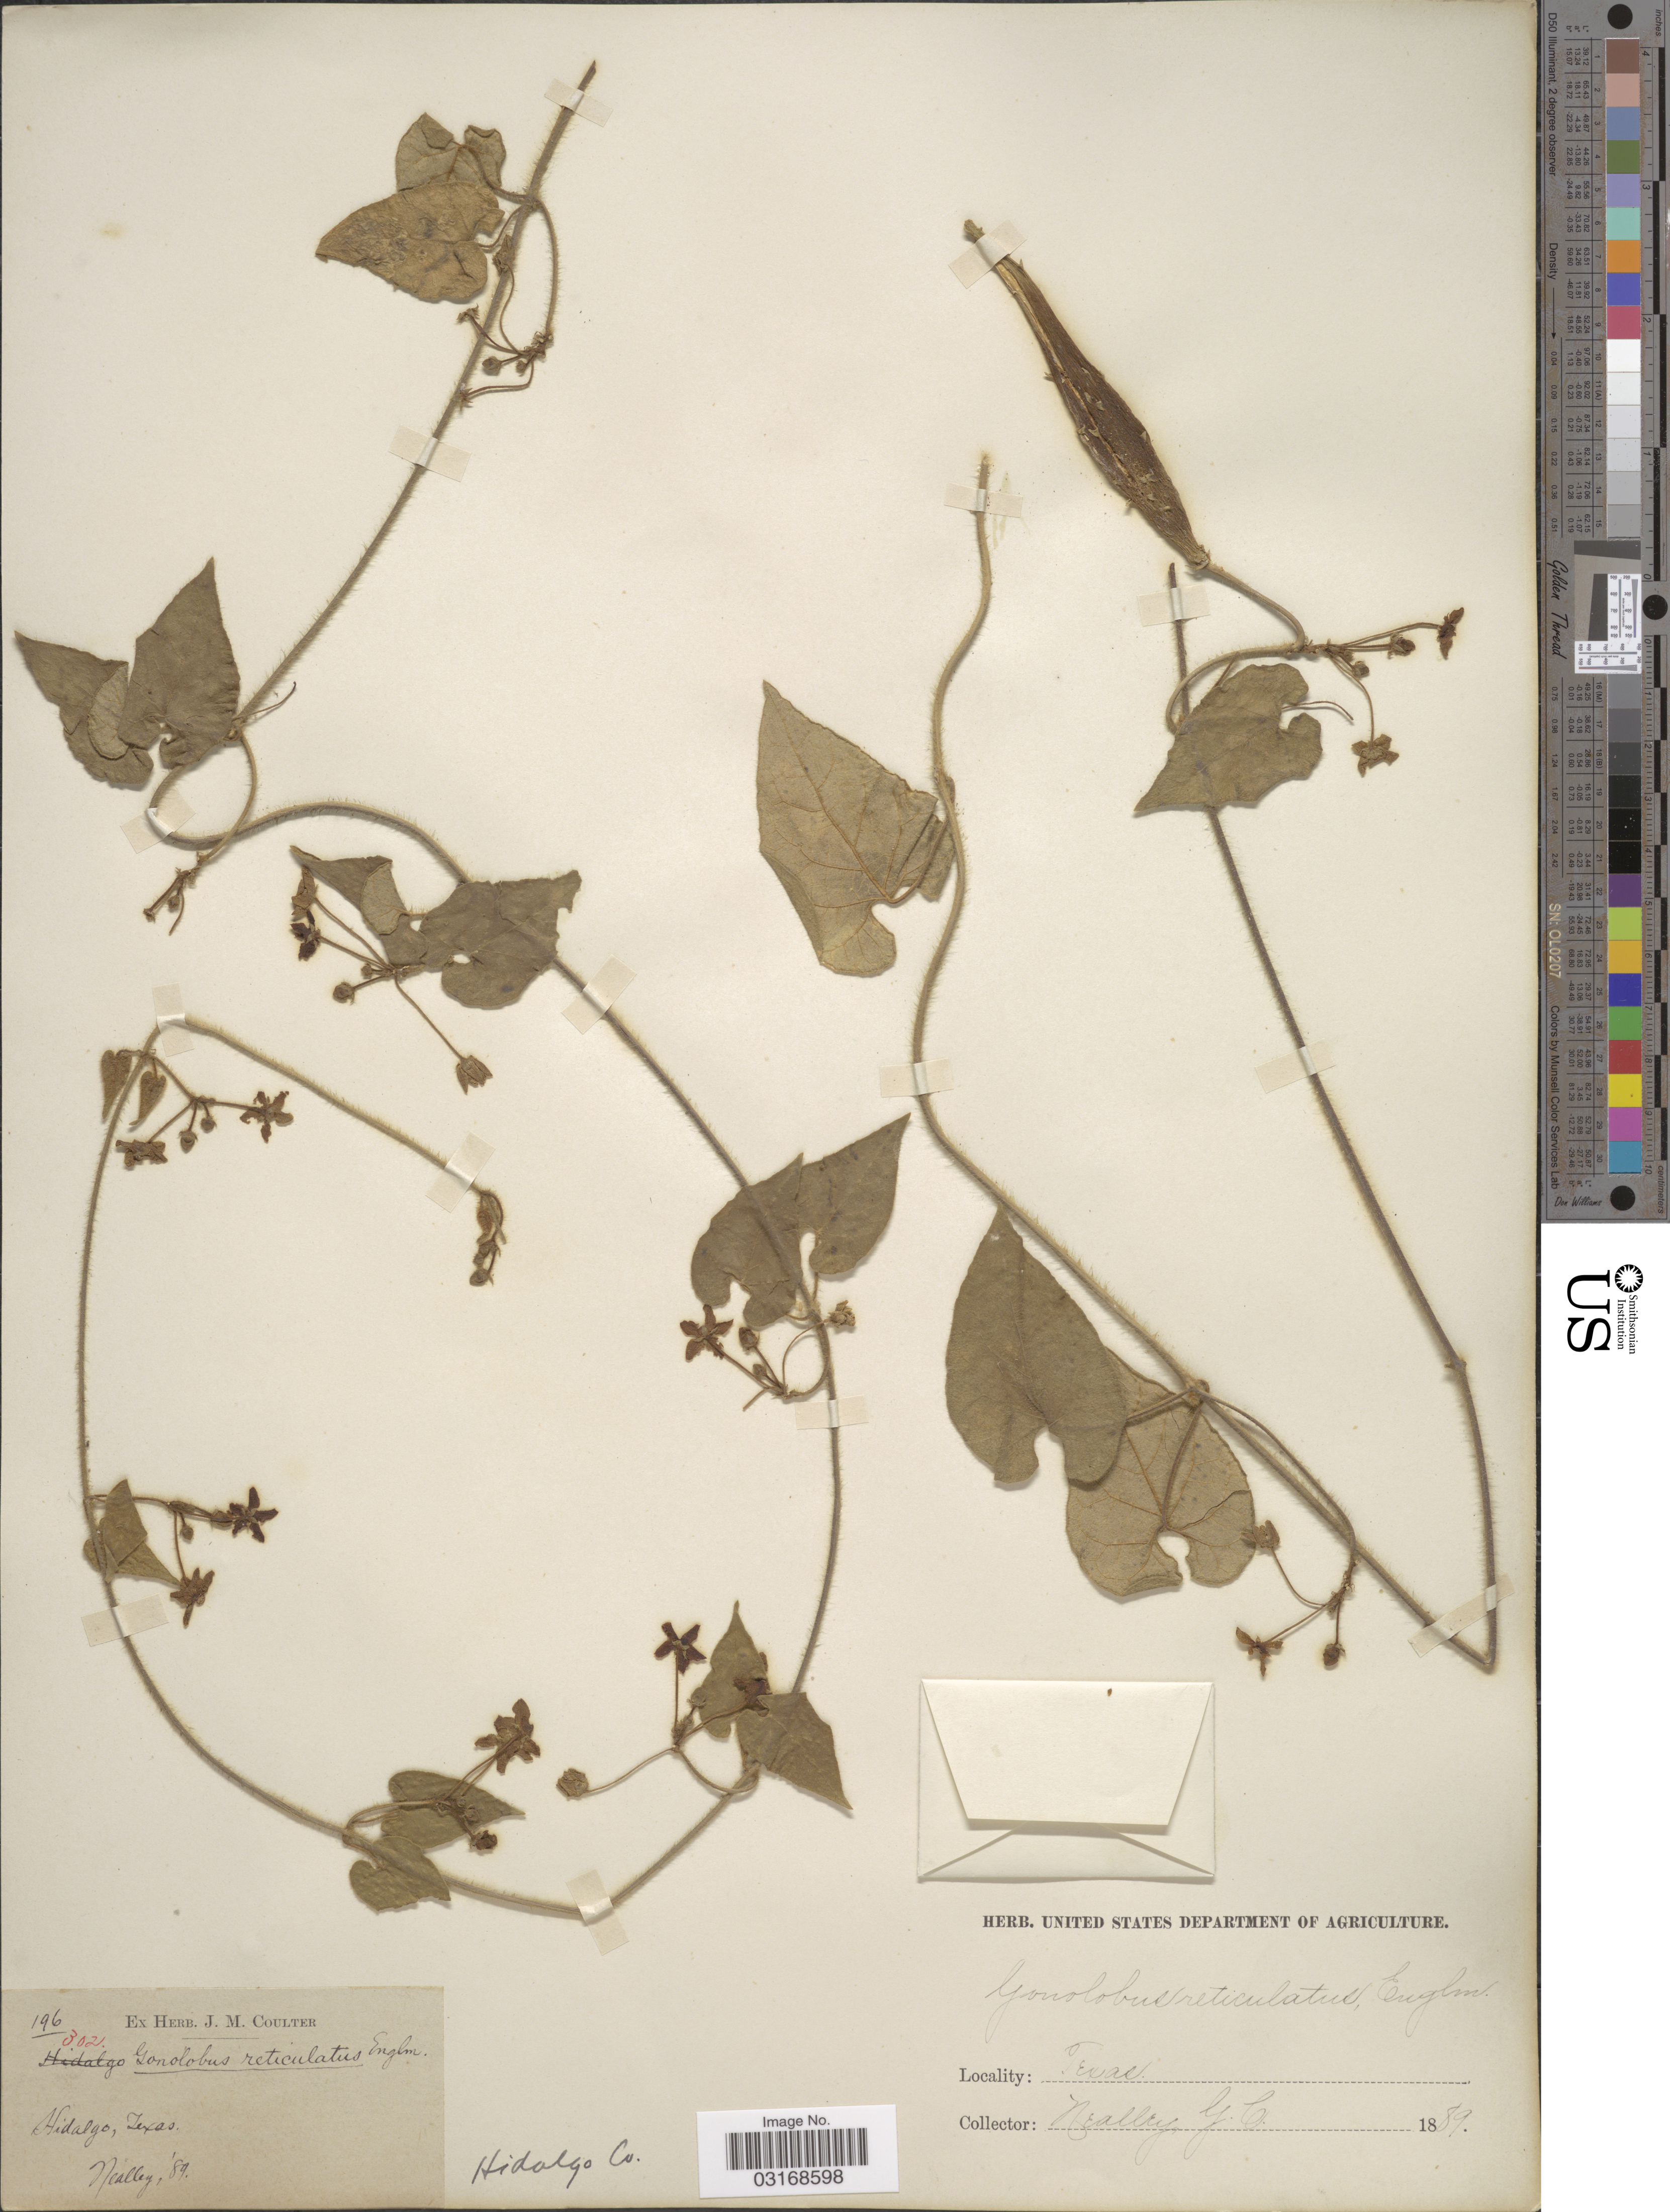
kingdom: Plantae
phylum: Tracheophyta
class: Magnoliopsida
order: Gentianales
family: Apocynaceae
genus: Matelea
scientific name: Matelea reticulata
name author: (Engelm. ex A. Gray) Woodson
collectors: G. Neally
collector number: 196/302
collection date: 1889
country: United States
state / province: Texas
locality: Hidalgo. Hidalgo Co.